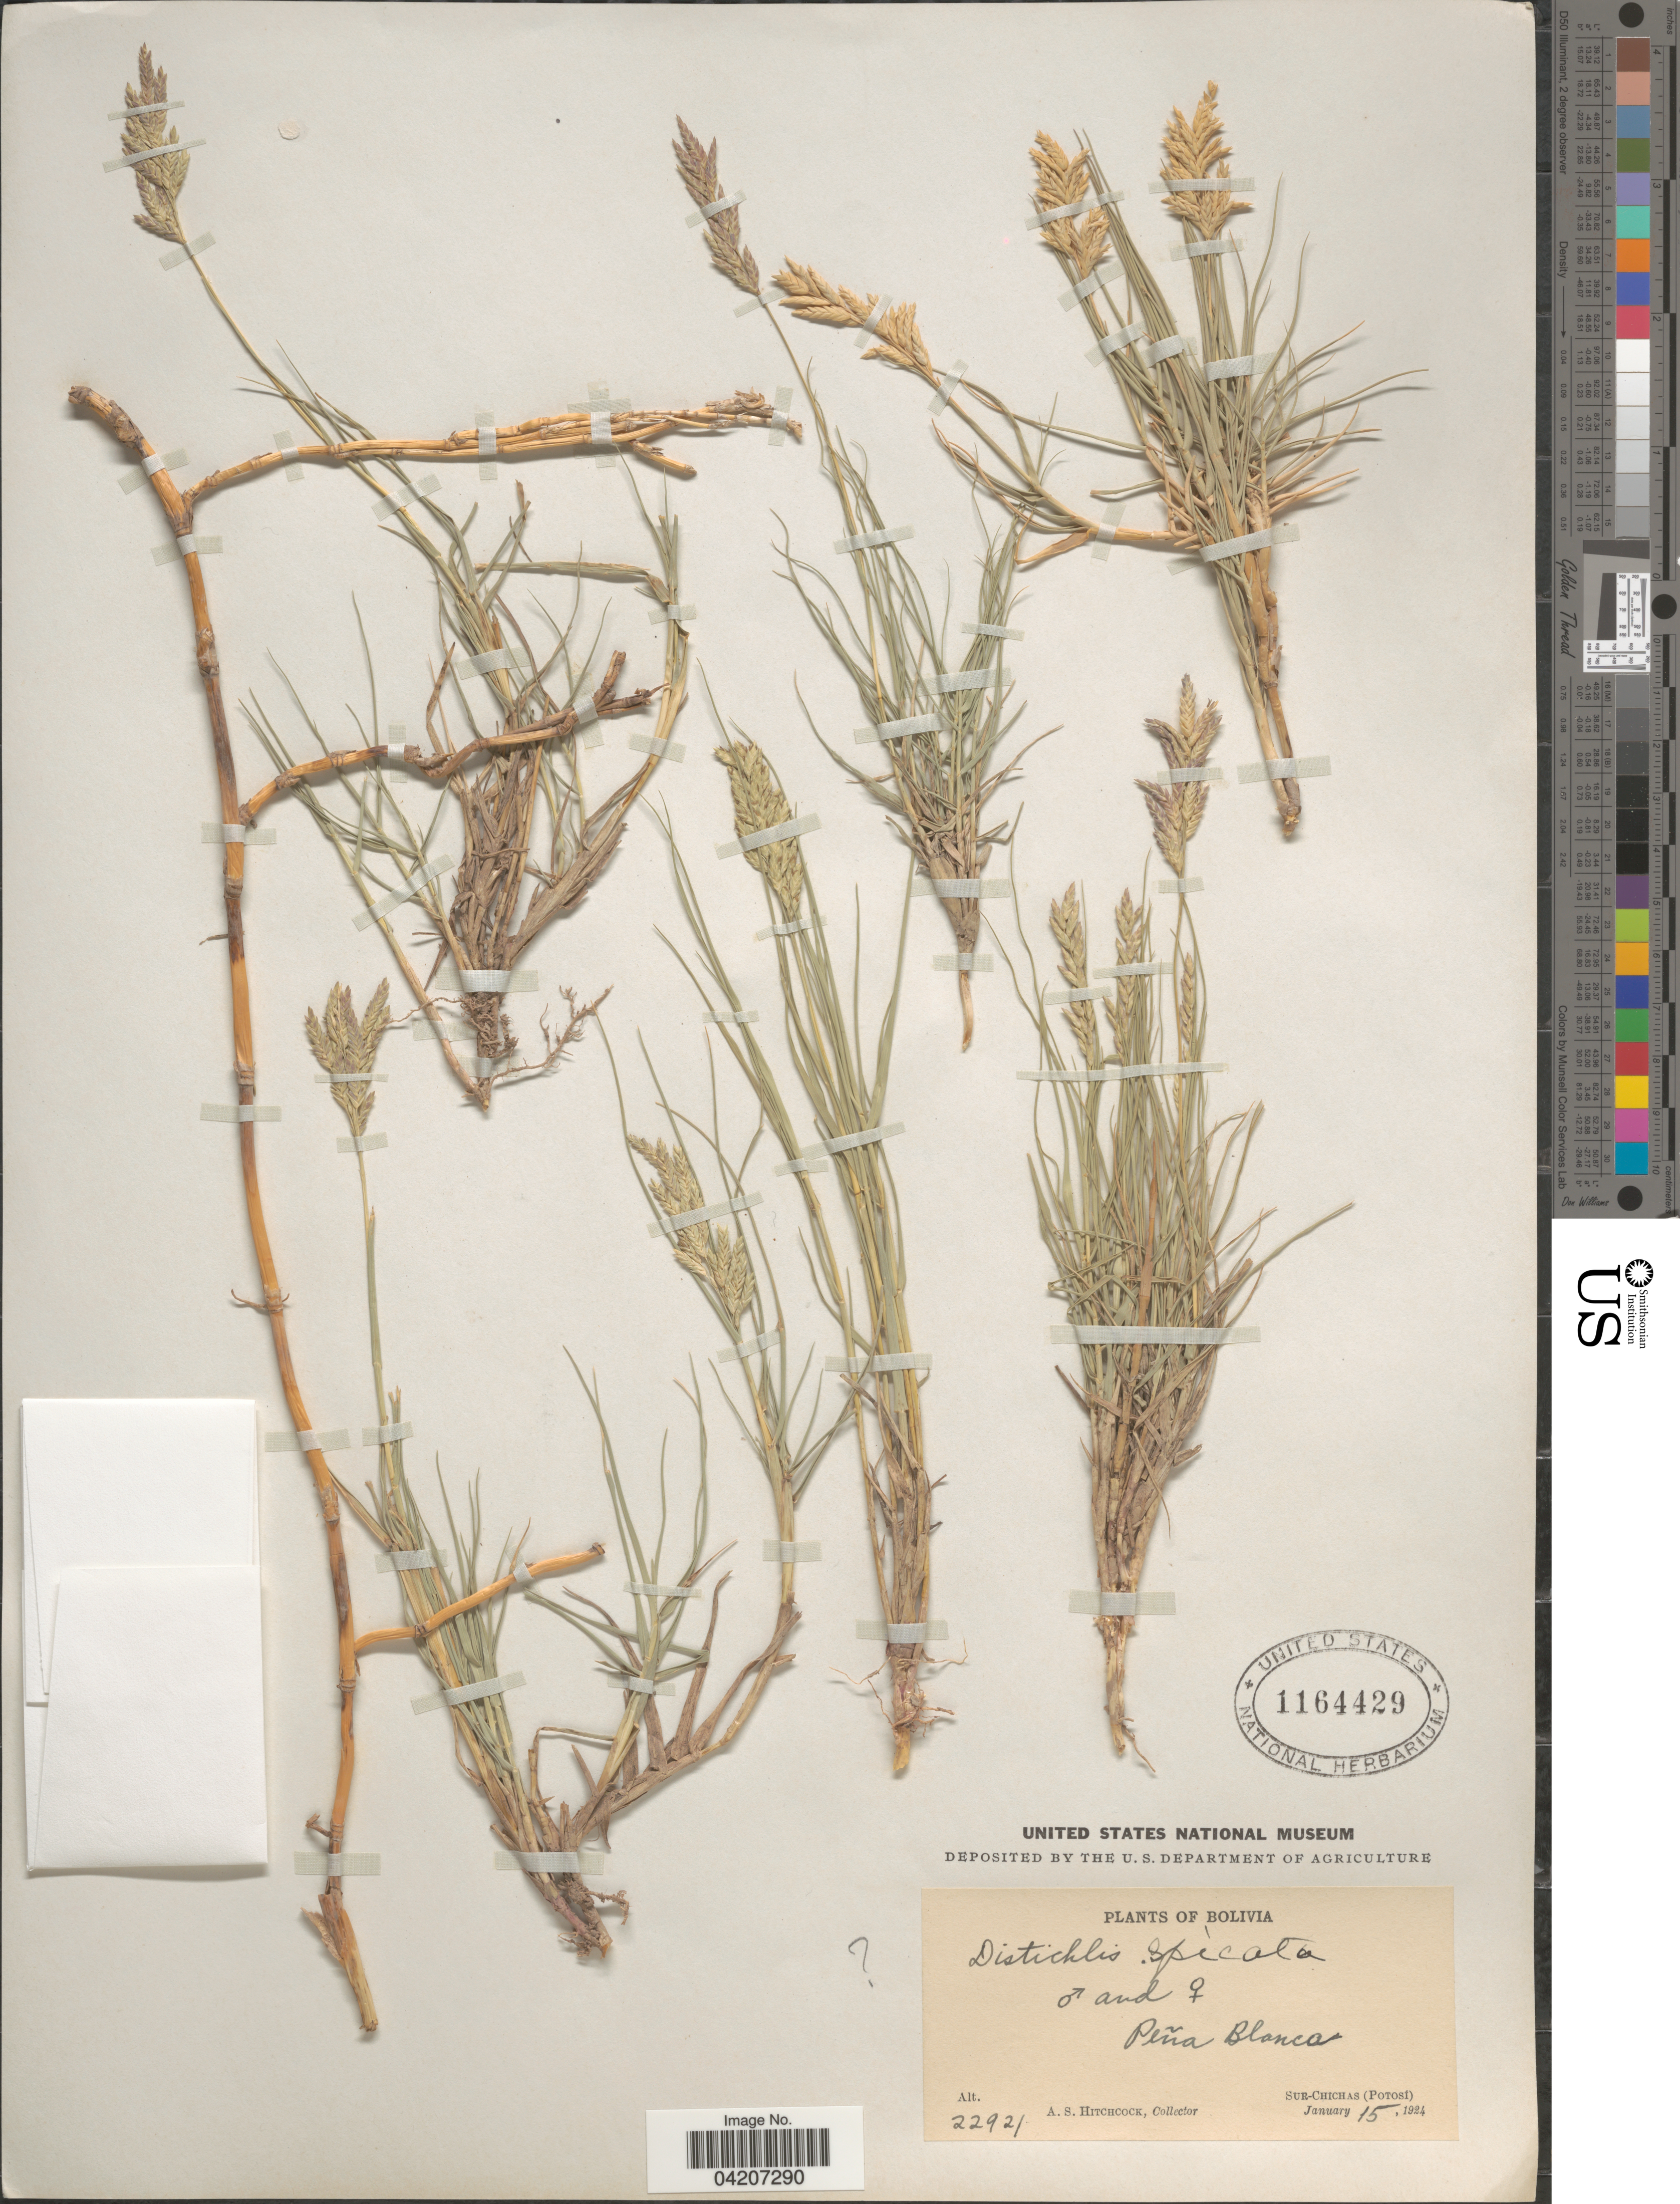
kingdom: Plantae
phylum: Tracheophyta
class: Liliopsida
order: Poales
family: Poaceae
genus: Distichlis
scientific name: Distichlis spicata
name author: (L.) Greene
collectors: A. S. Hitchcock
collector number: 22921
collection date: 1924-01-15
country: Bolivia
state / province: Potosi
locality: Peña Blanca. Sur-Chichas.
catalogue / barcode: US 1164429